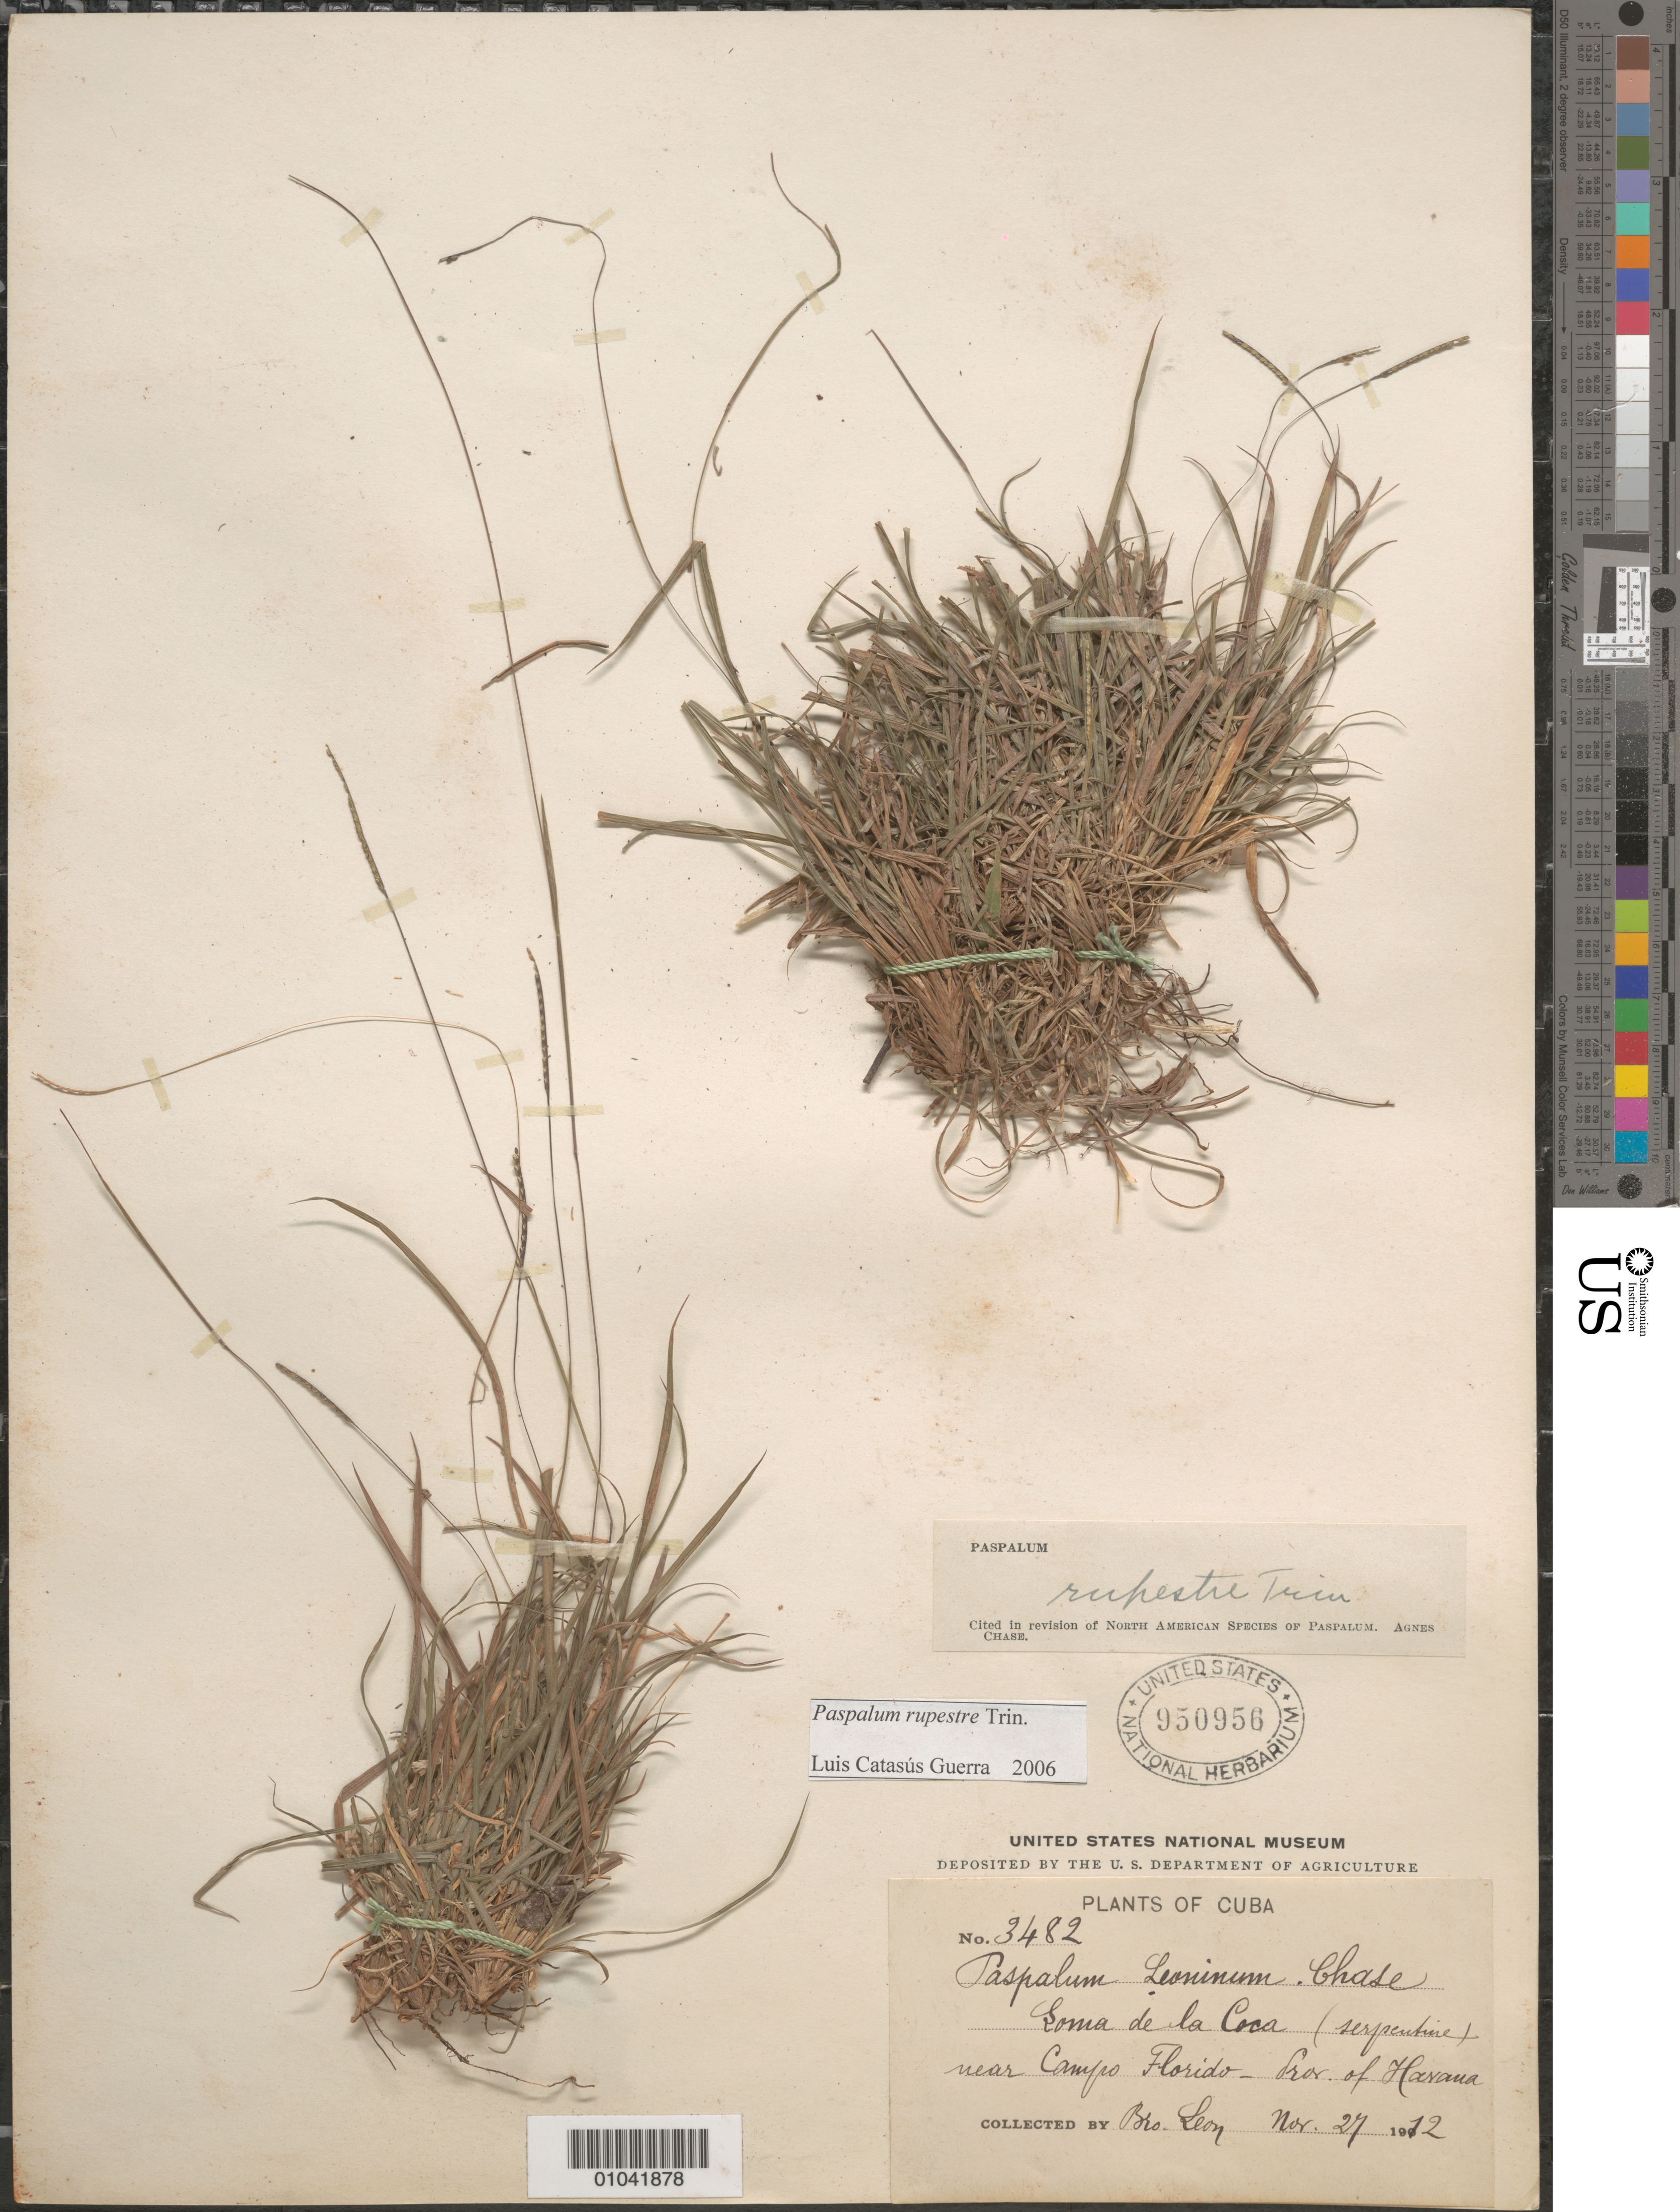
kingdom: Plantae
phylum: Tracheophyta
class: Liliopsida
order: Poales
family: Poaceae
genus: Paspalum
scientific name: Paspalum rupestre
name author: Trin.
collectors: Bro. León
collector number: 3482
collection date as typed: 27 Nov 1912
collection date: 1912-11-27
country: Cuba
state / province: La Habana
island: Cuba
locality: Loma de la Coca, near Campo Florido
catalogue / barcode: US 950956